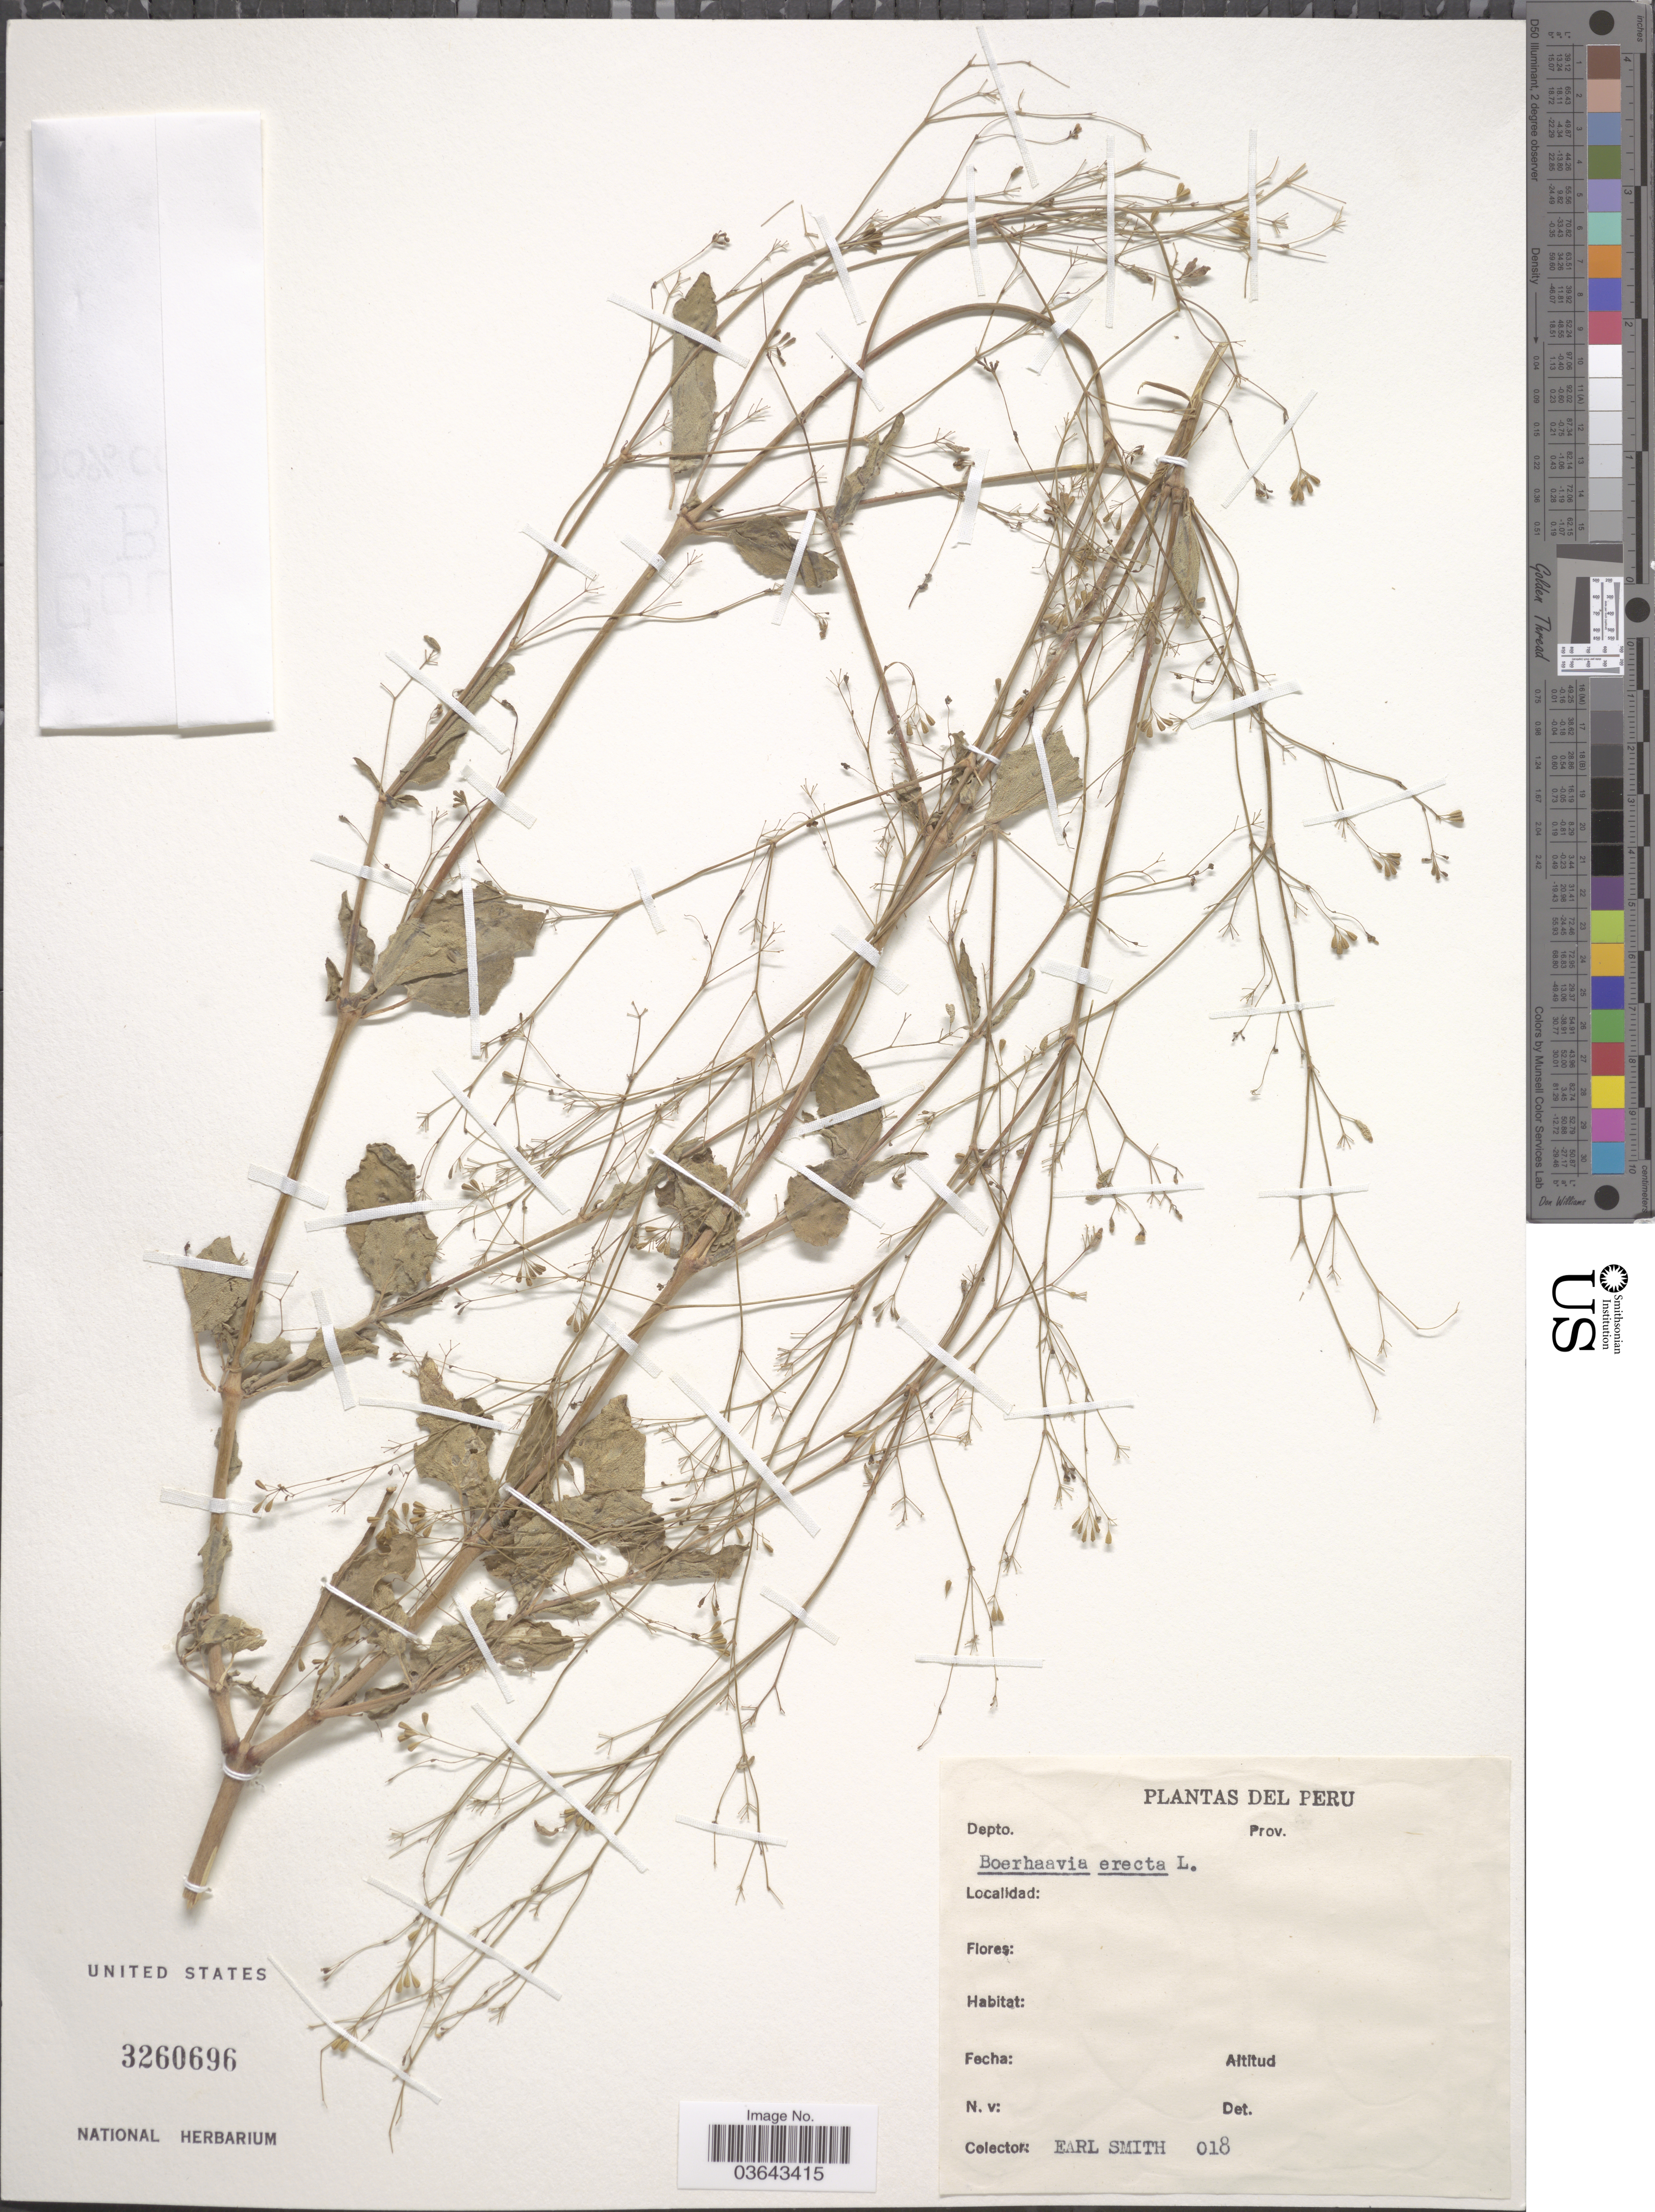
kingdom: Plantae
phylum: Tracheophyta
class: Magnoliopsida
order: Caryophyllales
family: Nyctaginaceae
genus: Boerhavia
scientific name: Boerhavia erecta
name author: L.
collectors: E. E. Smith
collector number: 018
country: Peru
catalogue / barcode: US 3260696